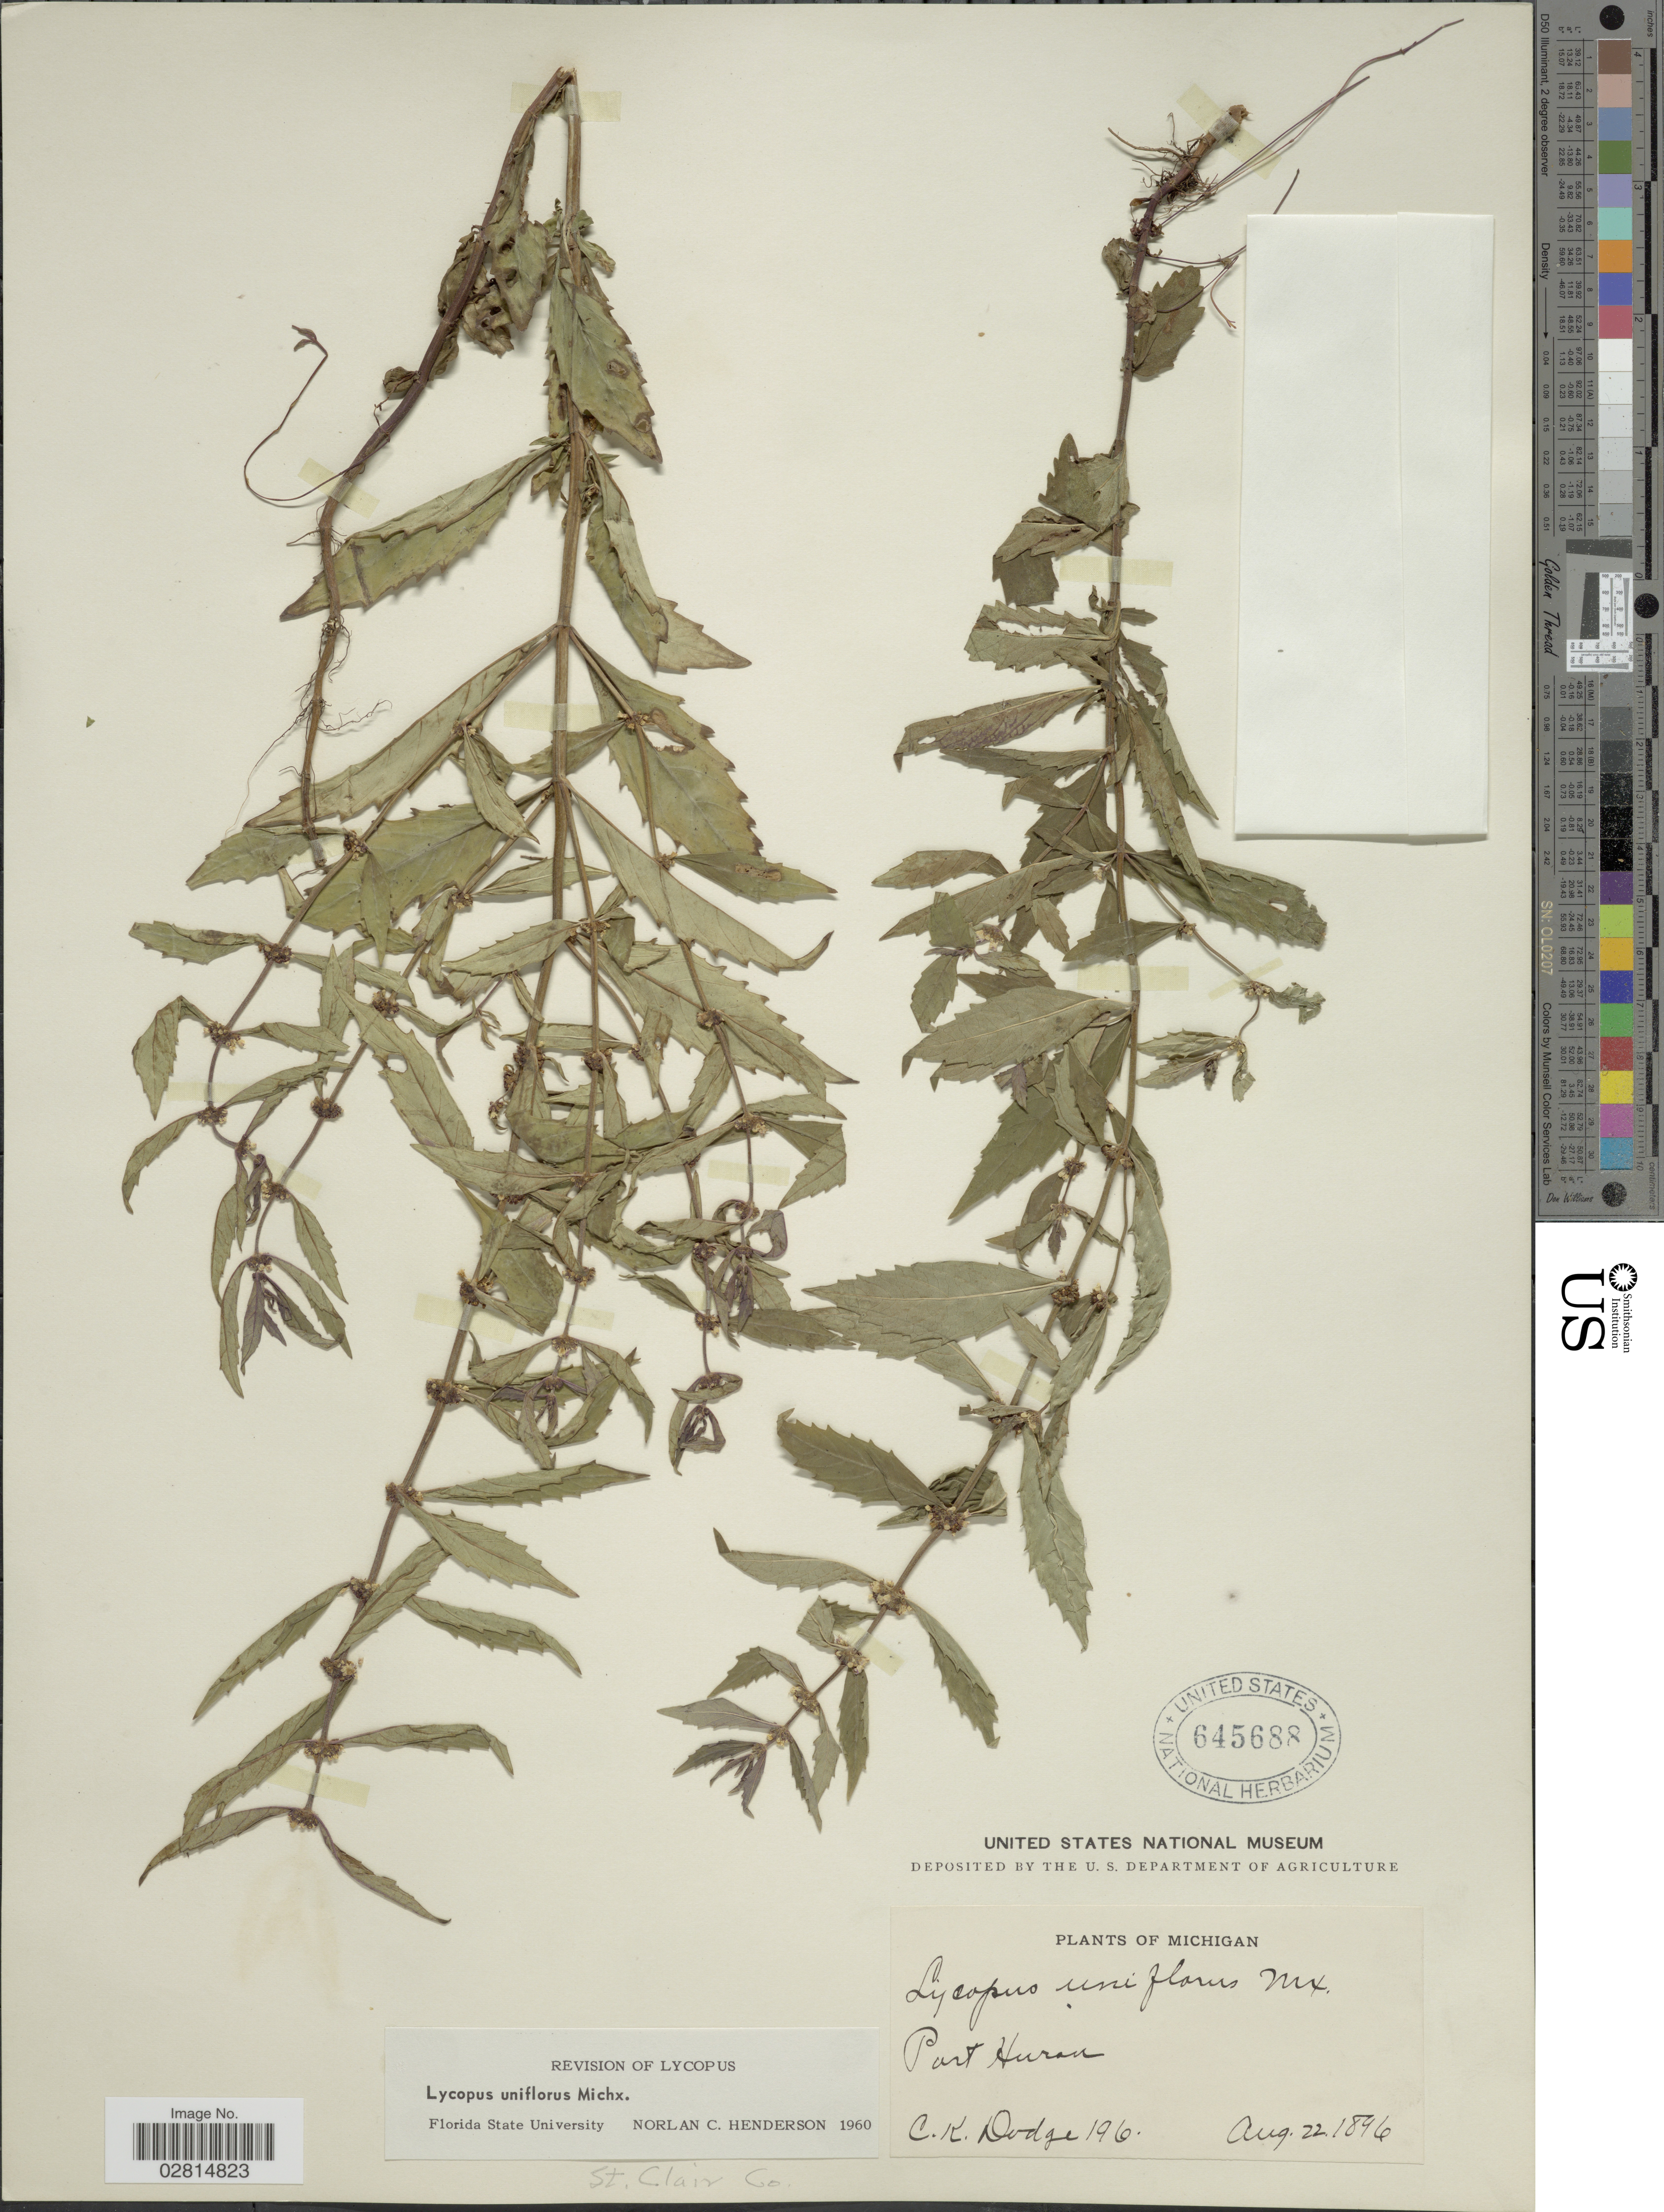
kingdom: Plantae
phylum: Tracheophyta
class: Magnoliopsida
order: Lamiales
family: Lamiaceae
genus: Lycopus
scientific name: Lycopus uniflorus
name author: Michx.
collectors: C. Dodge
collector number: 196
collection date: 1896-08-22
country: United States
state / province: Michigan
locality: Port Huron, St. Clair Co.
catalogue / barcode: US 645688